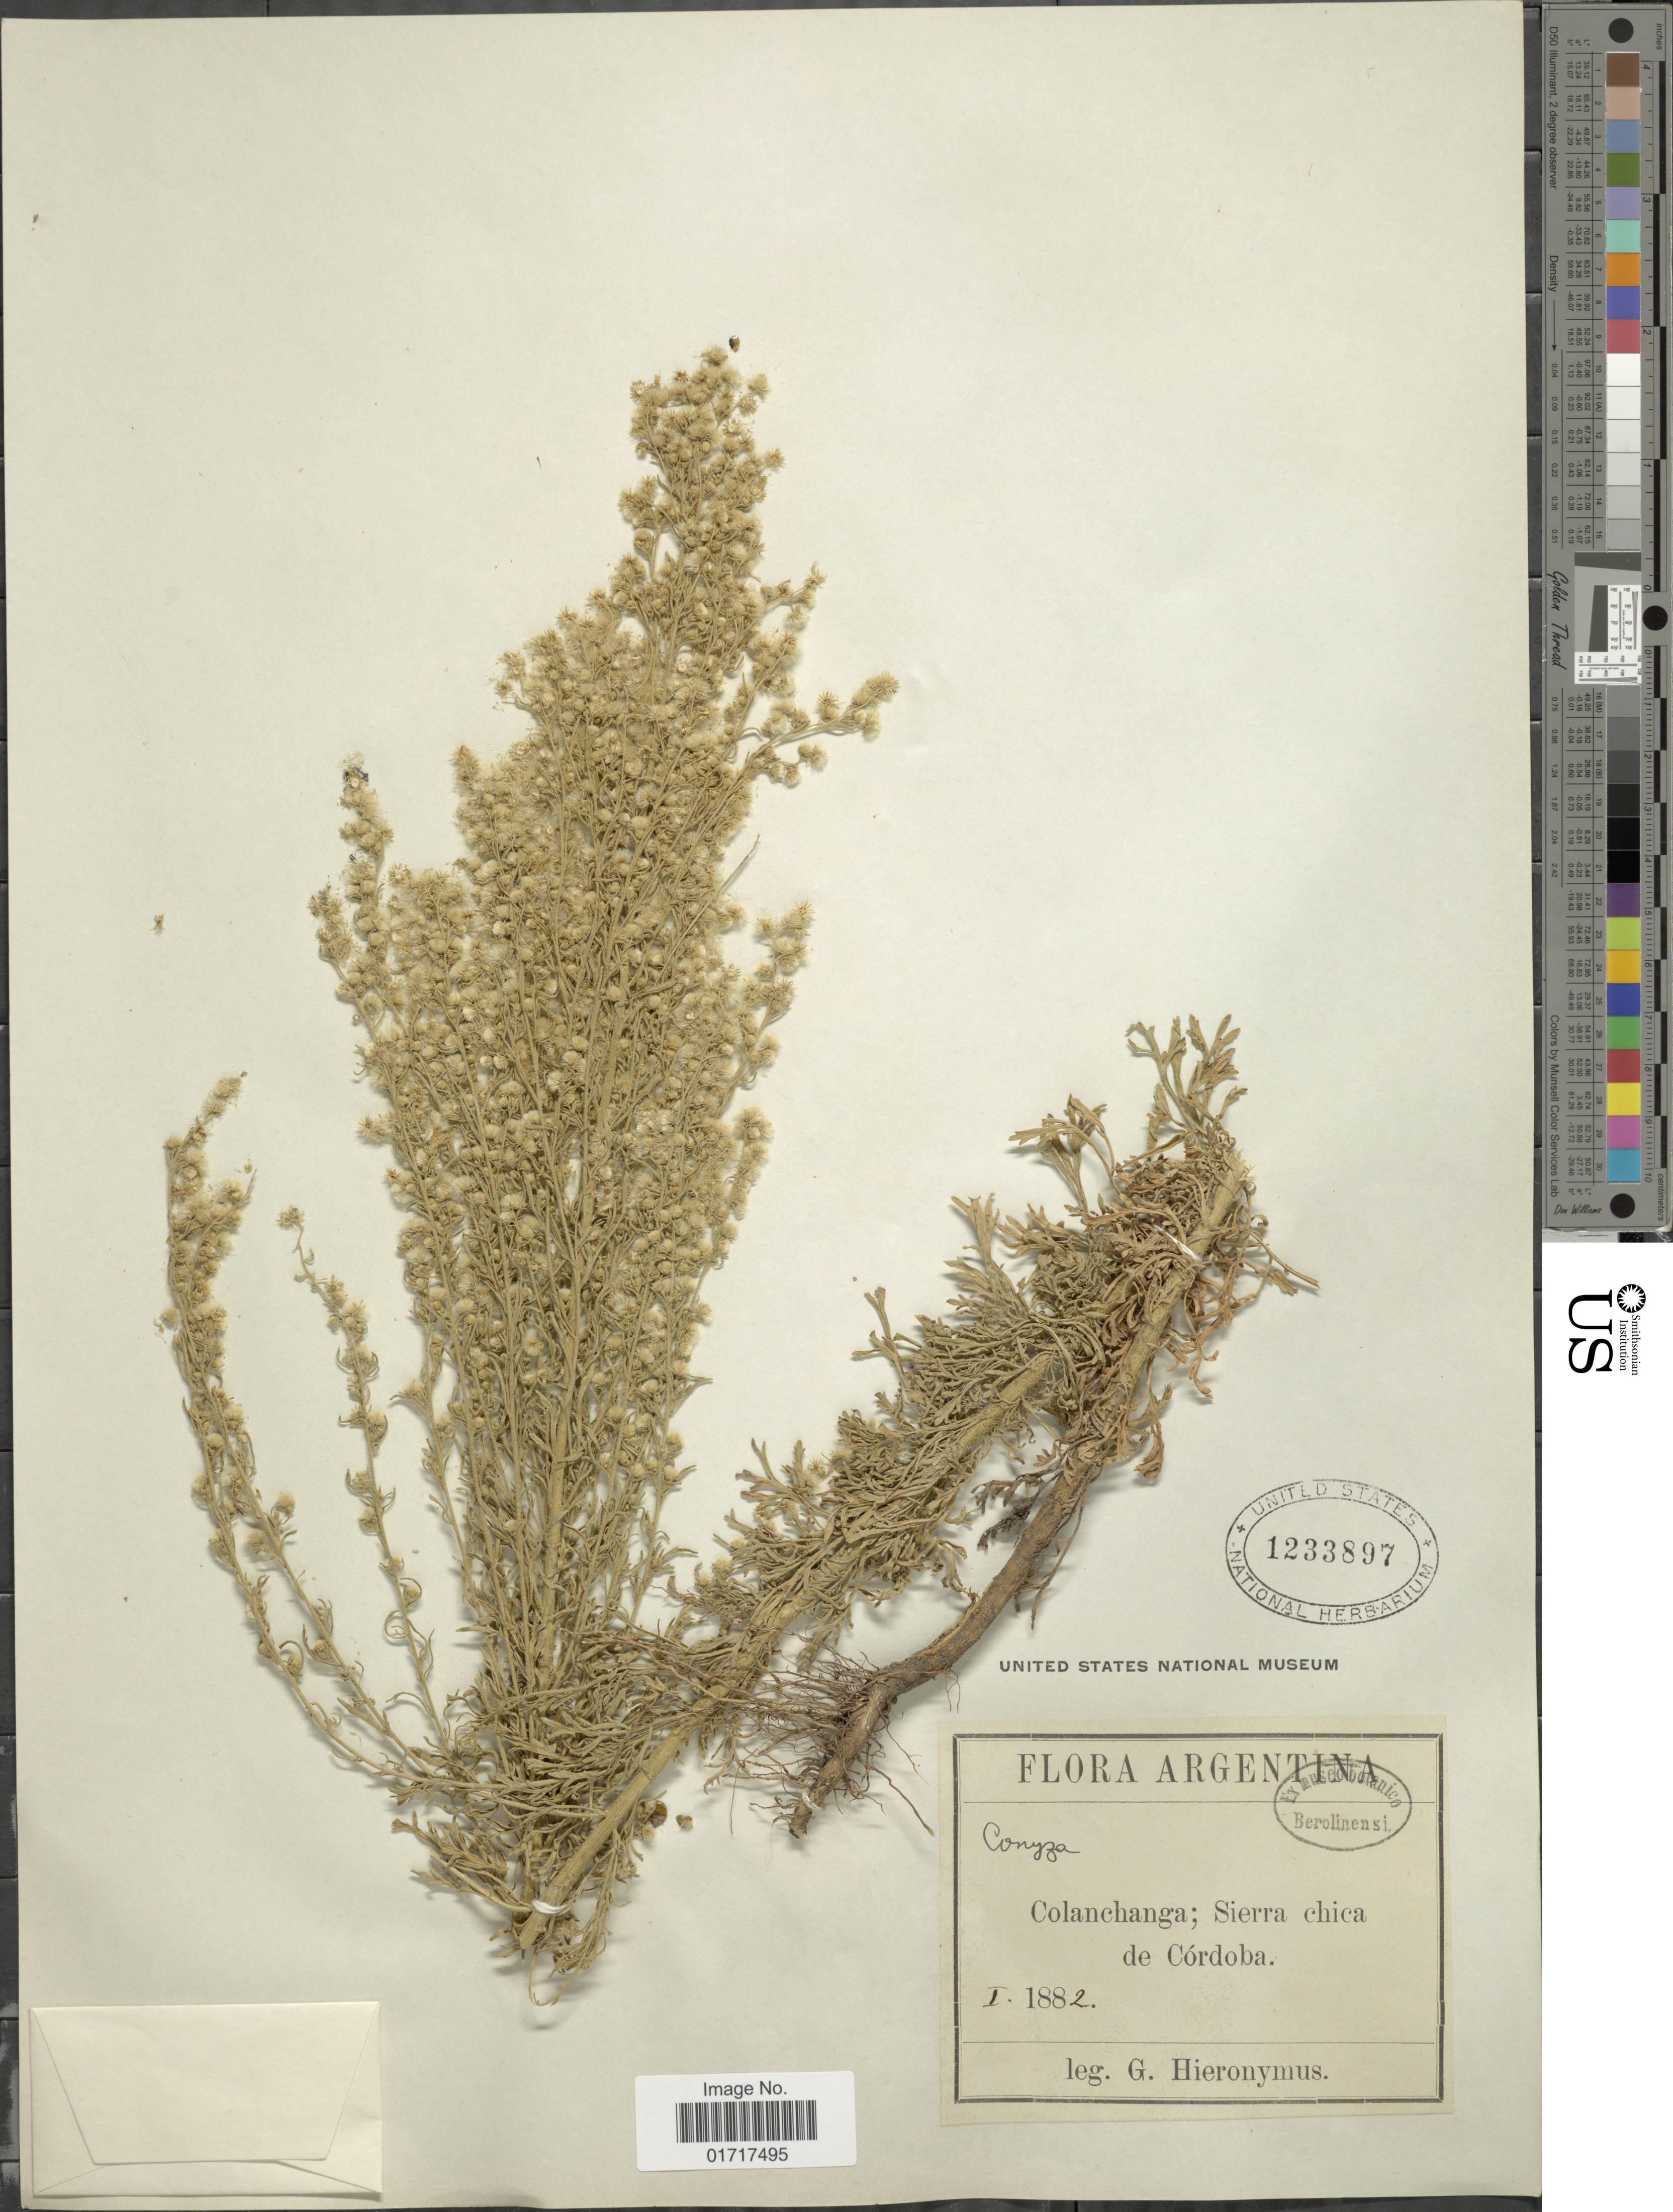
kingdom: Plantae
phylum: Tracheophyta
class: Magnoliopsida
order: Asterales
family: Asteraceae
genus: Conyza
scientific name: Conyza sophiaefolia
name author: Kunth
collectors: G. H. Hieronymus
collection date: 1882-01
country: Argentina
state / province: Cordoba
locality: Colanchanga; Sierra chica de Cordoba.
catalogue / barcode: US 1233897